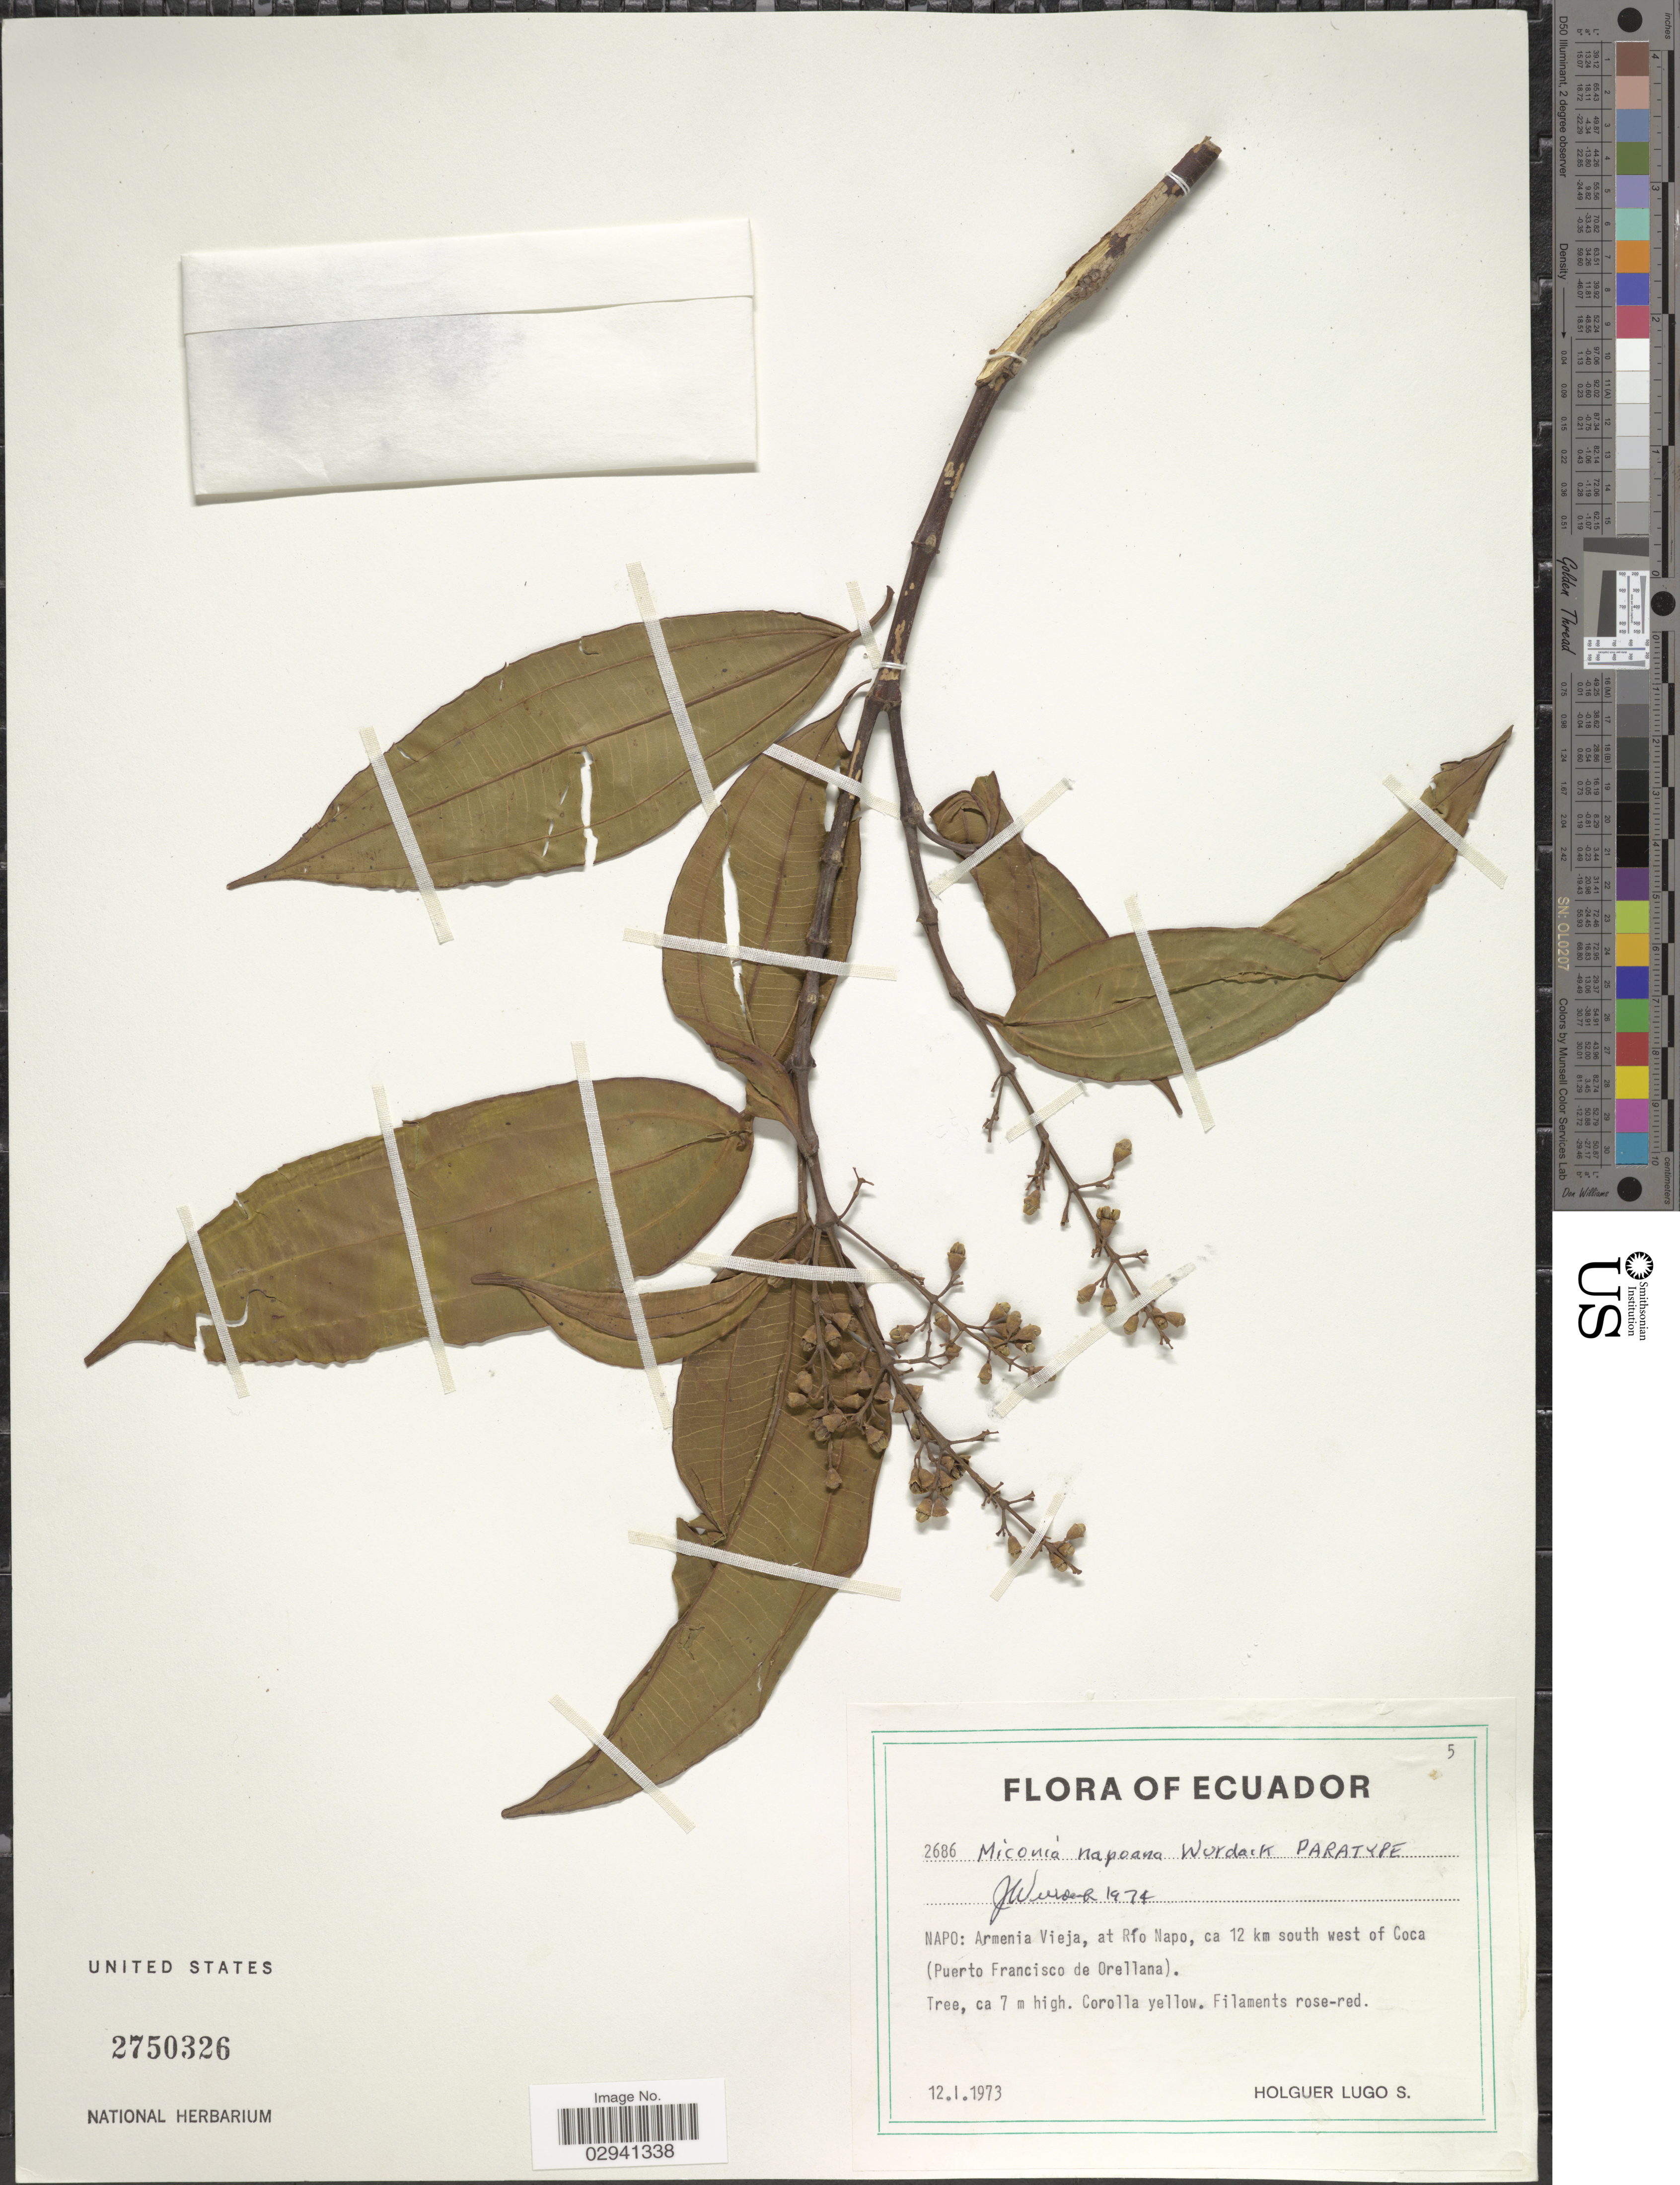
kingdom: Plantae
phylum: Tracheophyta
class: Magnoliopsida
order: Myrtales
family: Melastomataceae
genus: Miconia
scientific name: Miconia napoana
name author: Wurdack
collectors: H. Lugo S.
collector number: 2686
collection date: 1973-01-12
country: Ecuador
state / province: Napo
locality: Armenia Vieja, at Río Napo, ca 12 km south west of Coca (Puerto Francisco de Orellana).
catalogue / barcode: US 2750326